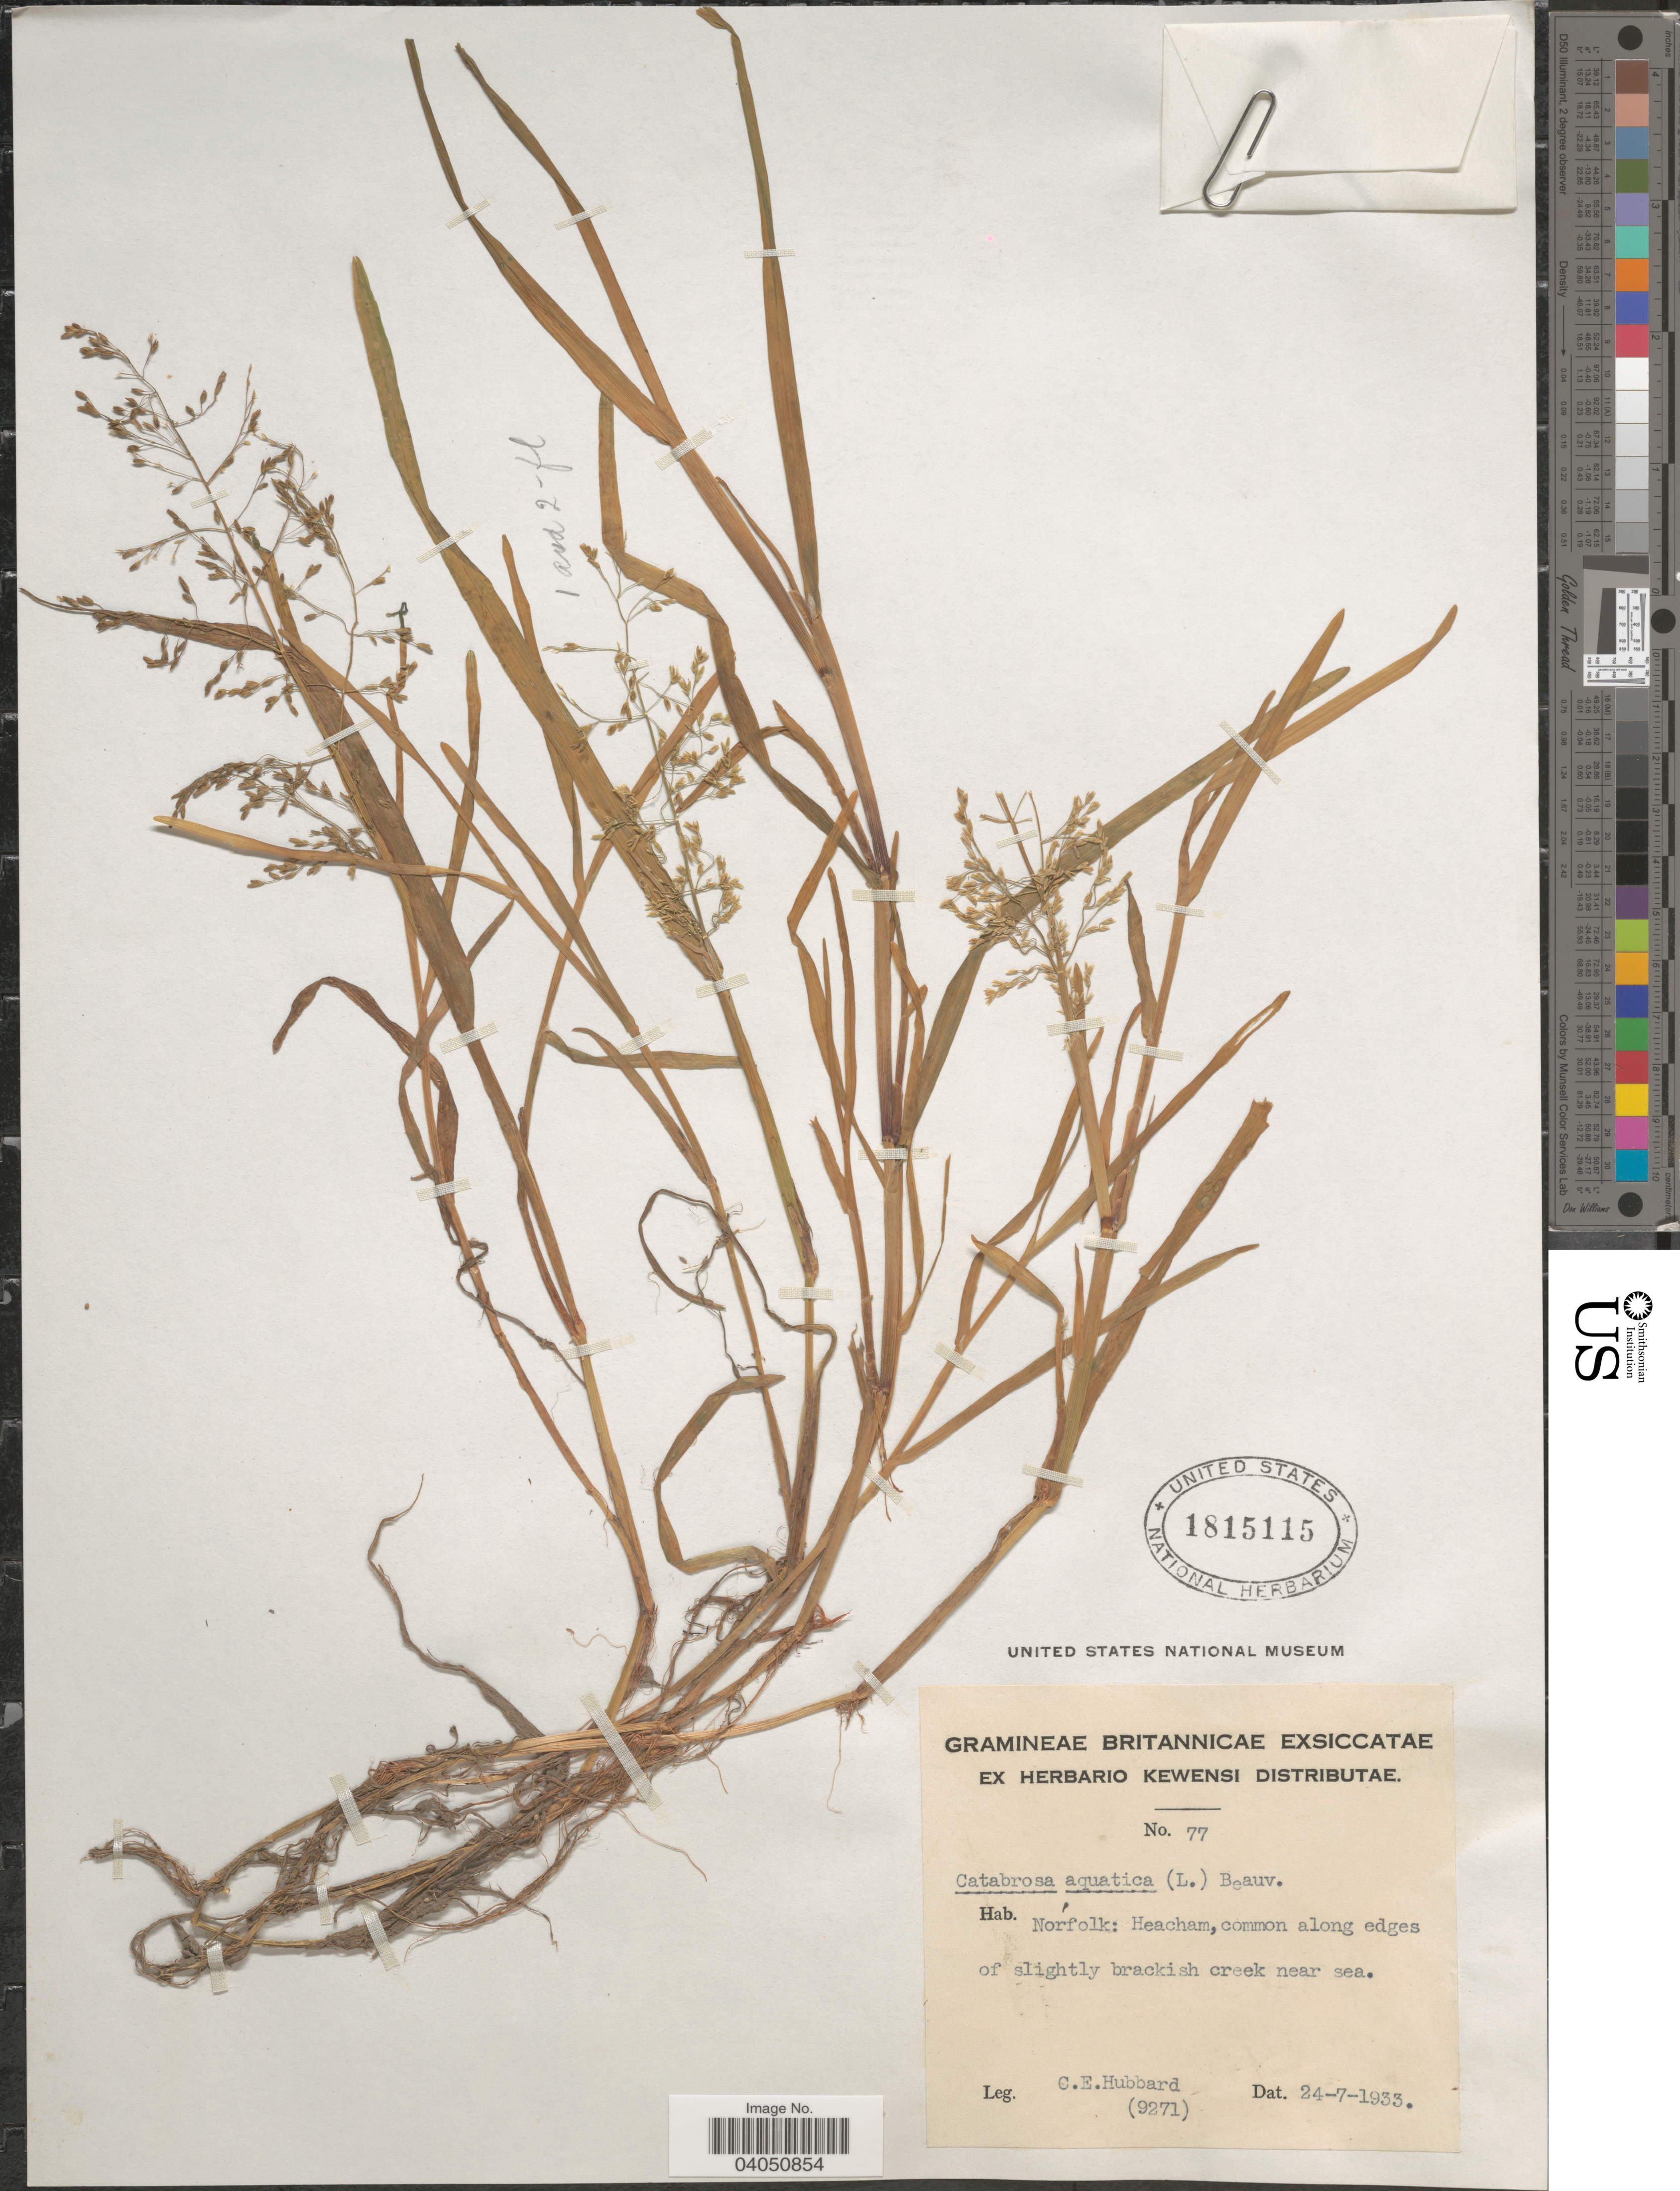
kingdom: Plantae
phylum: Tracheophyta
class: Liliopsida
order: Poales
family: Poaceae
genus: Catabrosa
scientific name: Catabrosa aquatica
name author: (L.) P. Beauv.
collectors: C. E. Hubbard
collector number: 77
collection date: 1933-07-24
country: United Kingdom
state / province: England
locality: Norfolk: Heacham, common along edges of slightly brackish creek near sea.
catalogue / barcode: US 1815115